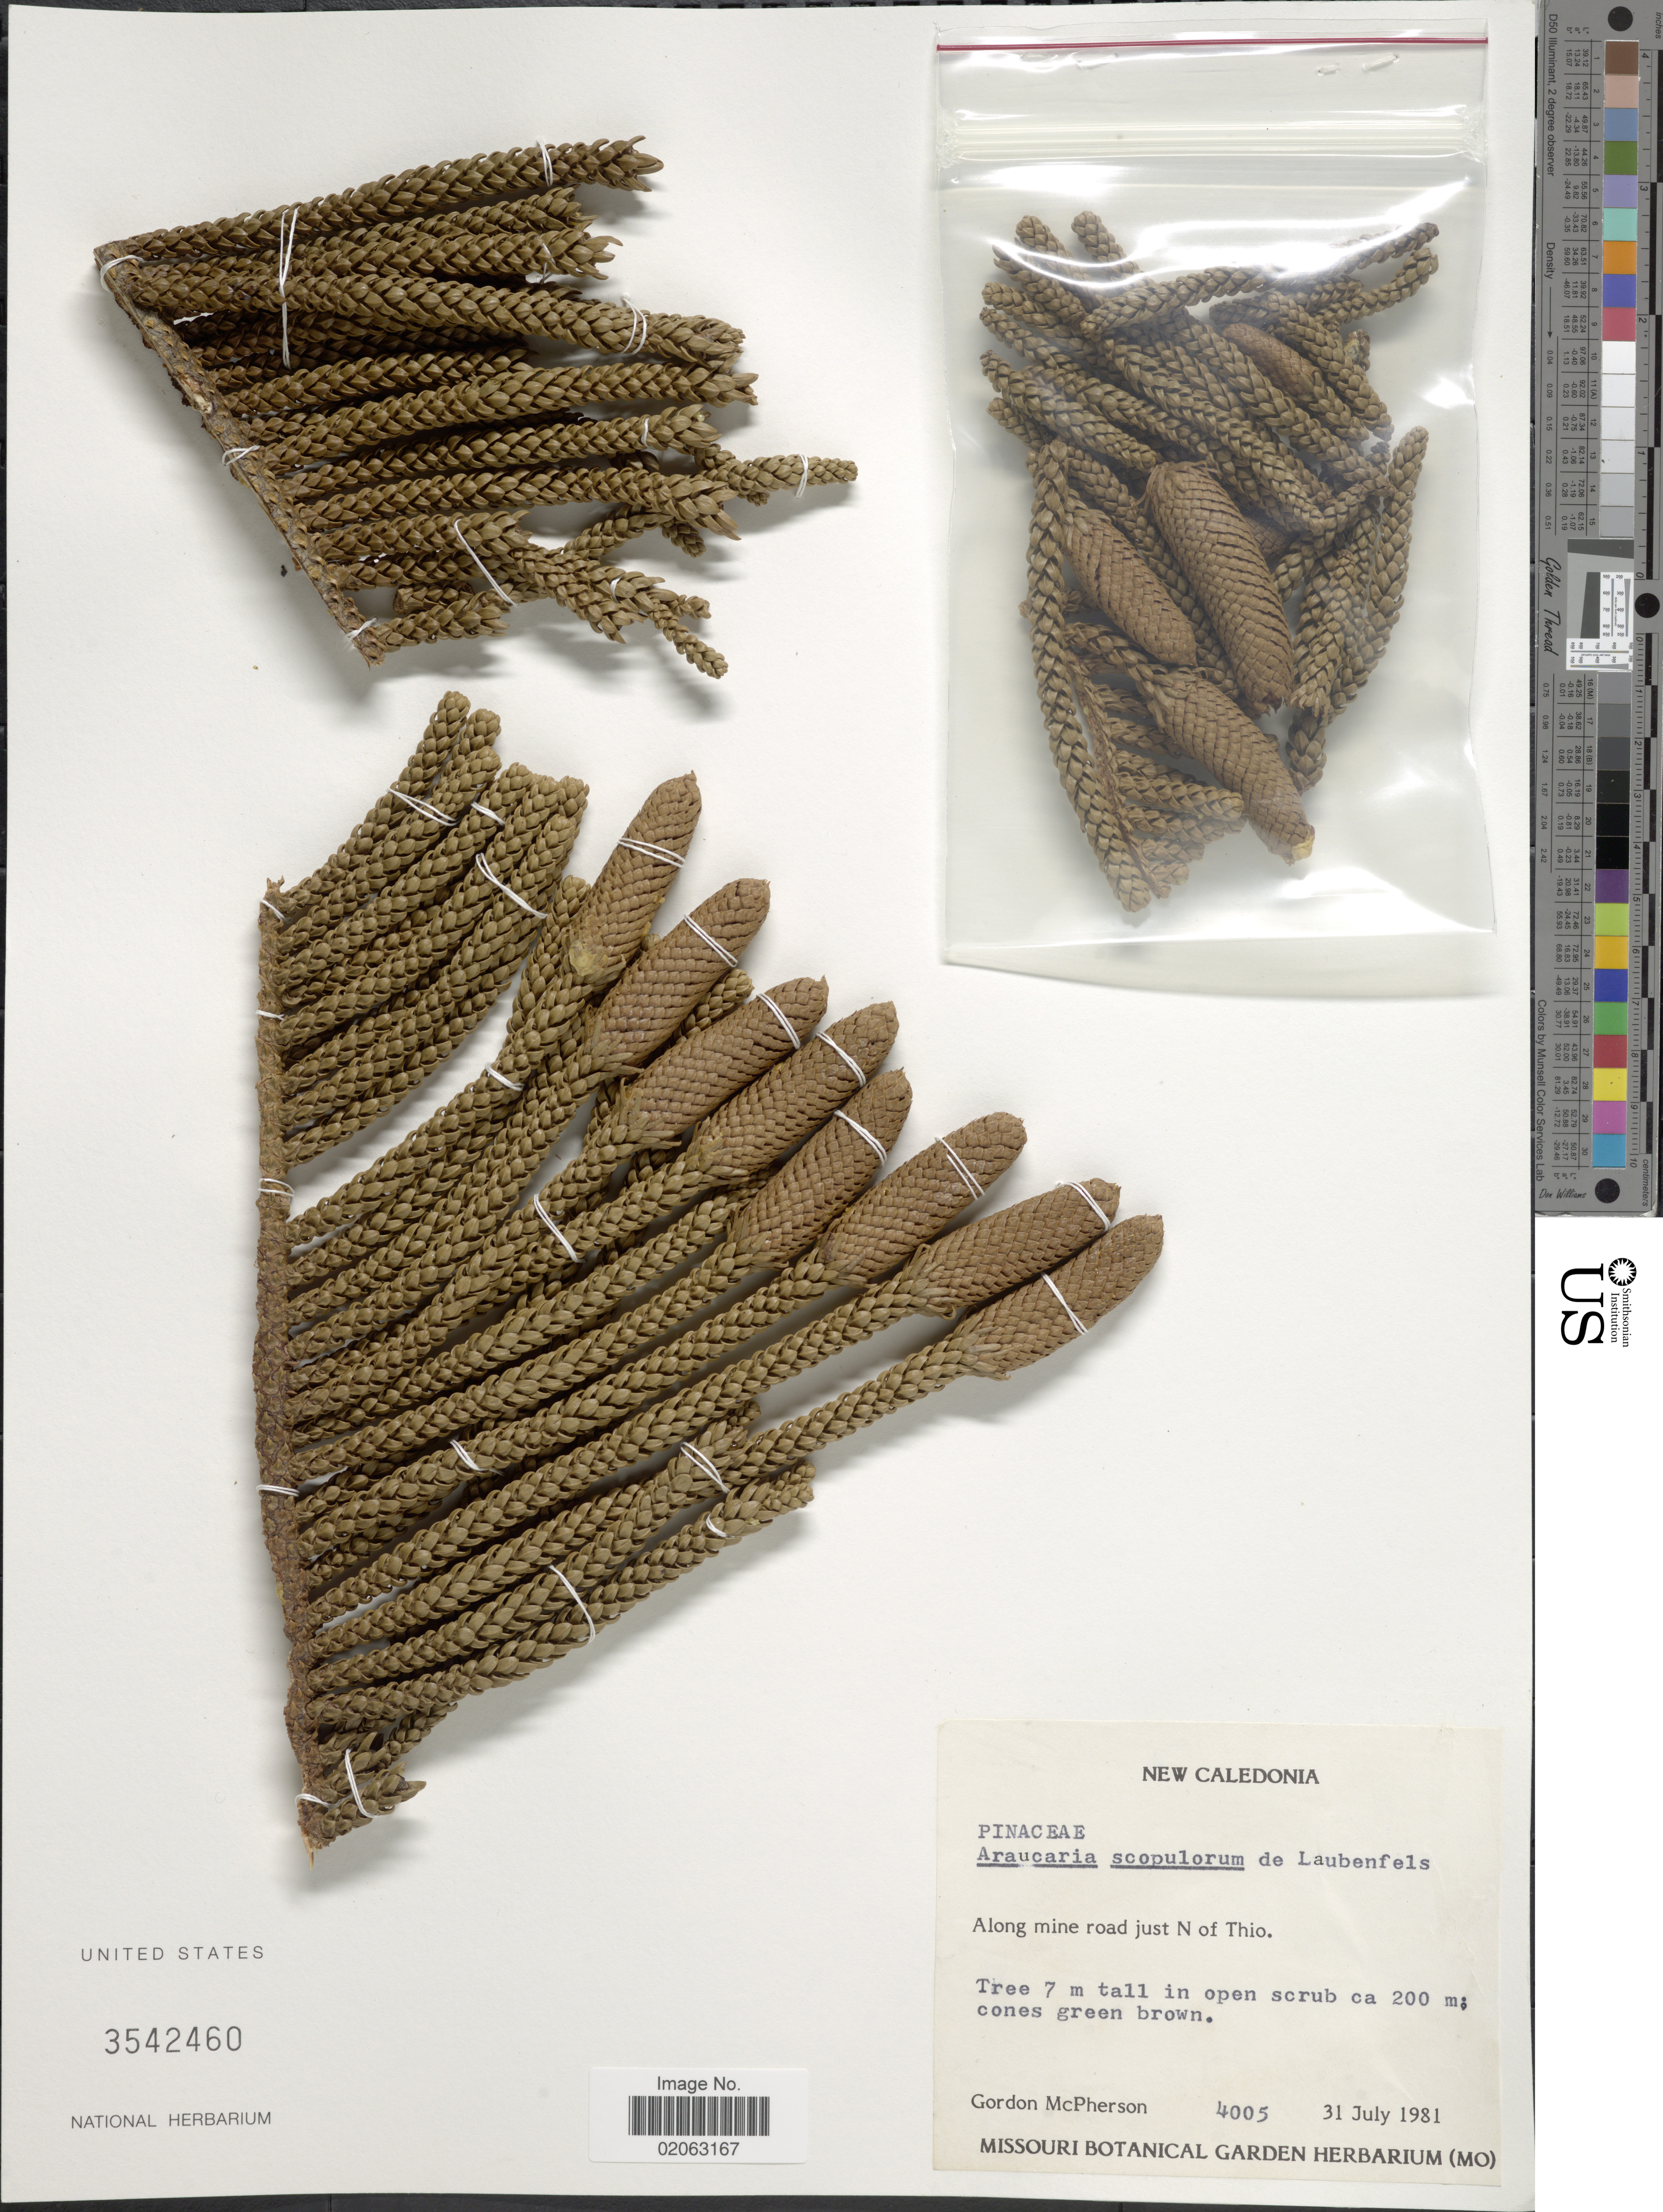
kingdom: Plantae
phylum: Tracheophyta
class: Pinopsida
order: Pinales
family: Araucariaceae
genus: Araucaria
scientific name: Araucaria scopulorum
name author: de Laub.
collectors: G. McPherson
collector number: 4005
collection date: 1981-07-31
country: New Caledonia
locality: Along mine road just N of Thio.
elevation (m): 200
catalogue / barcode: US 3542460